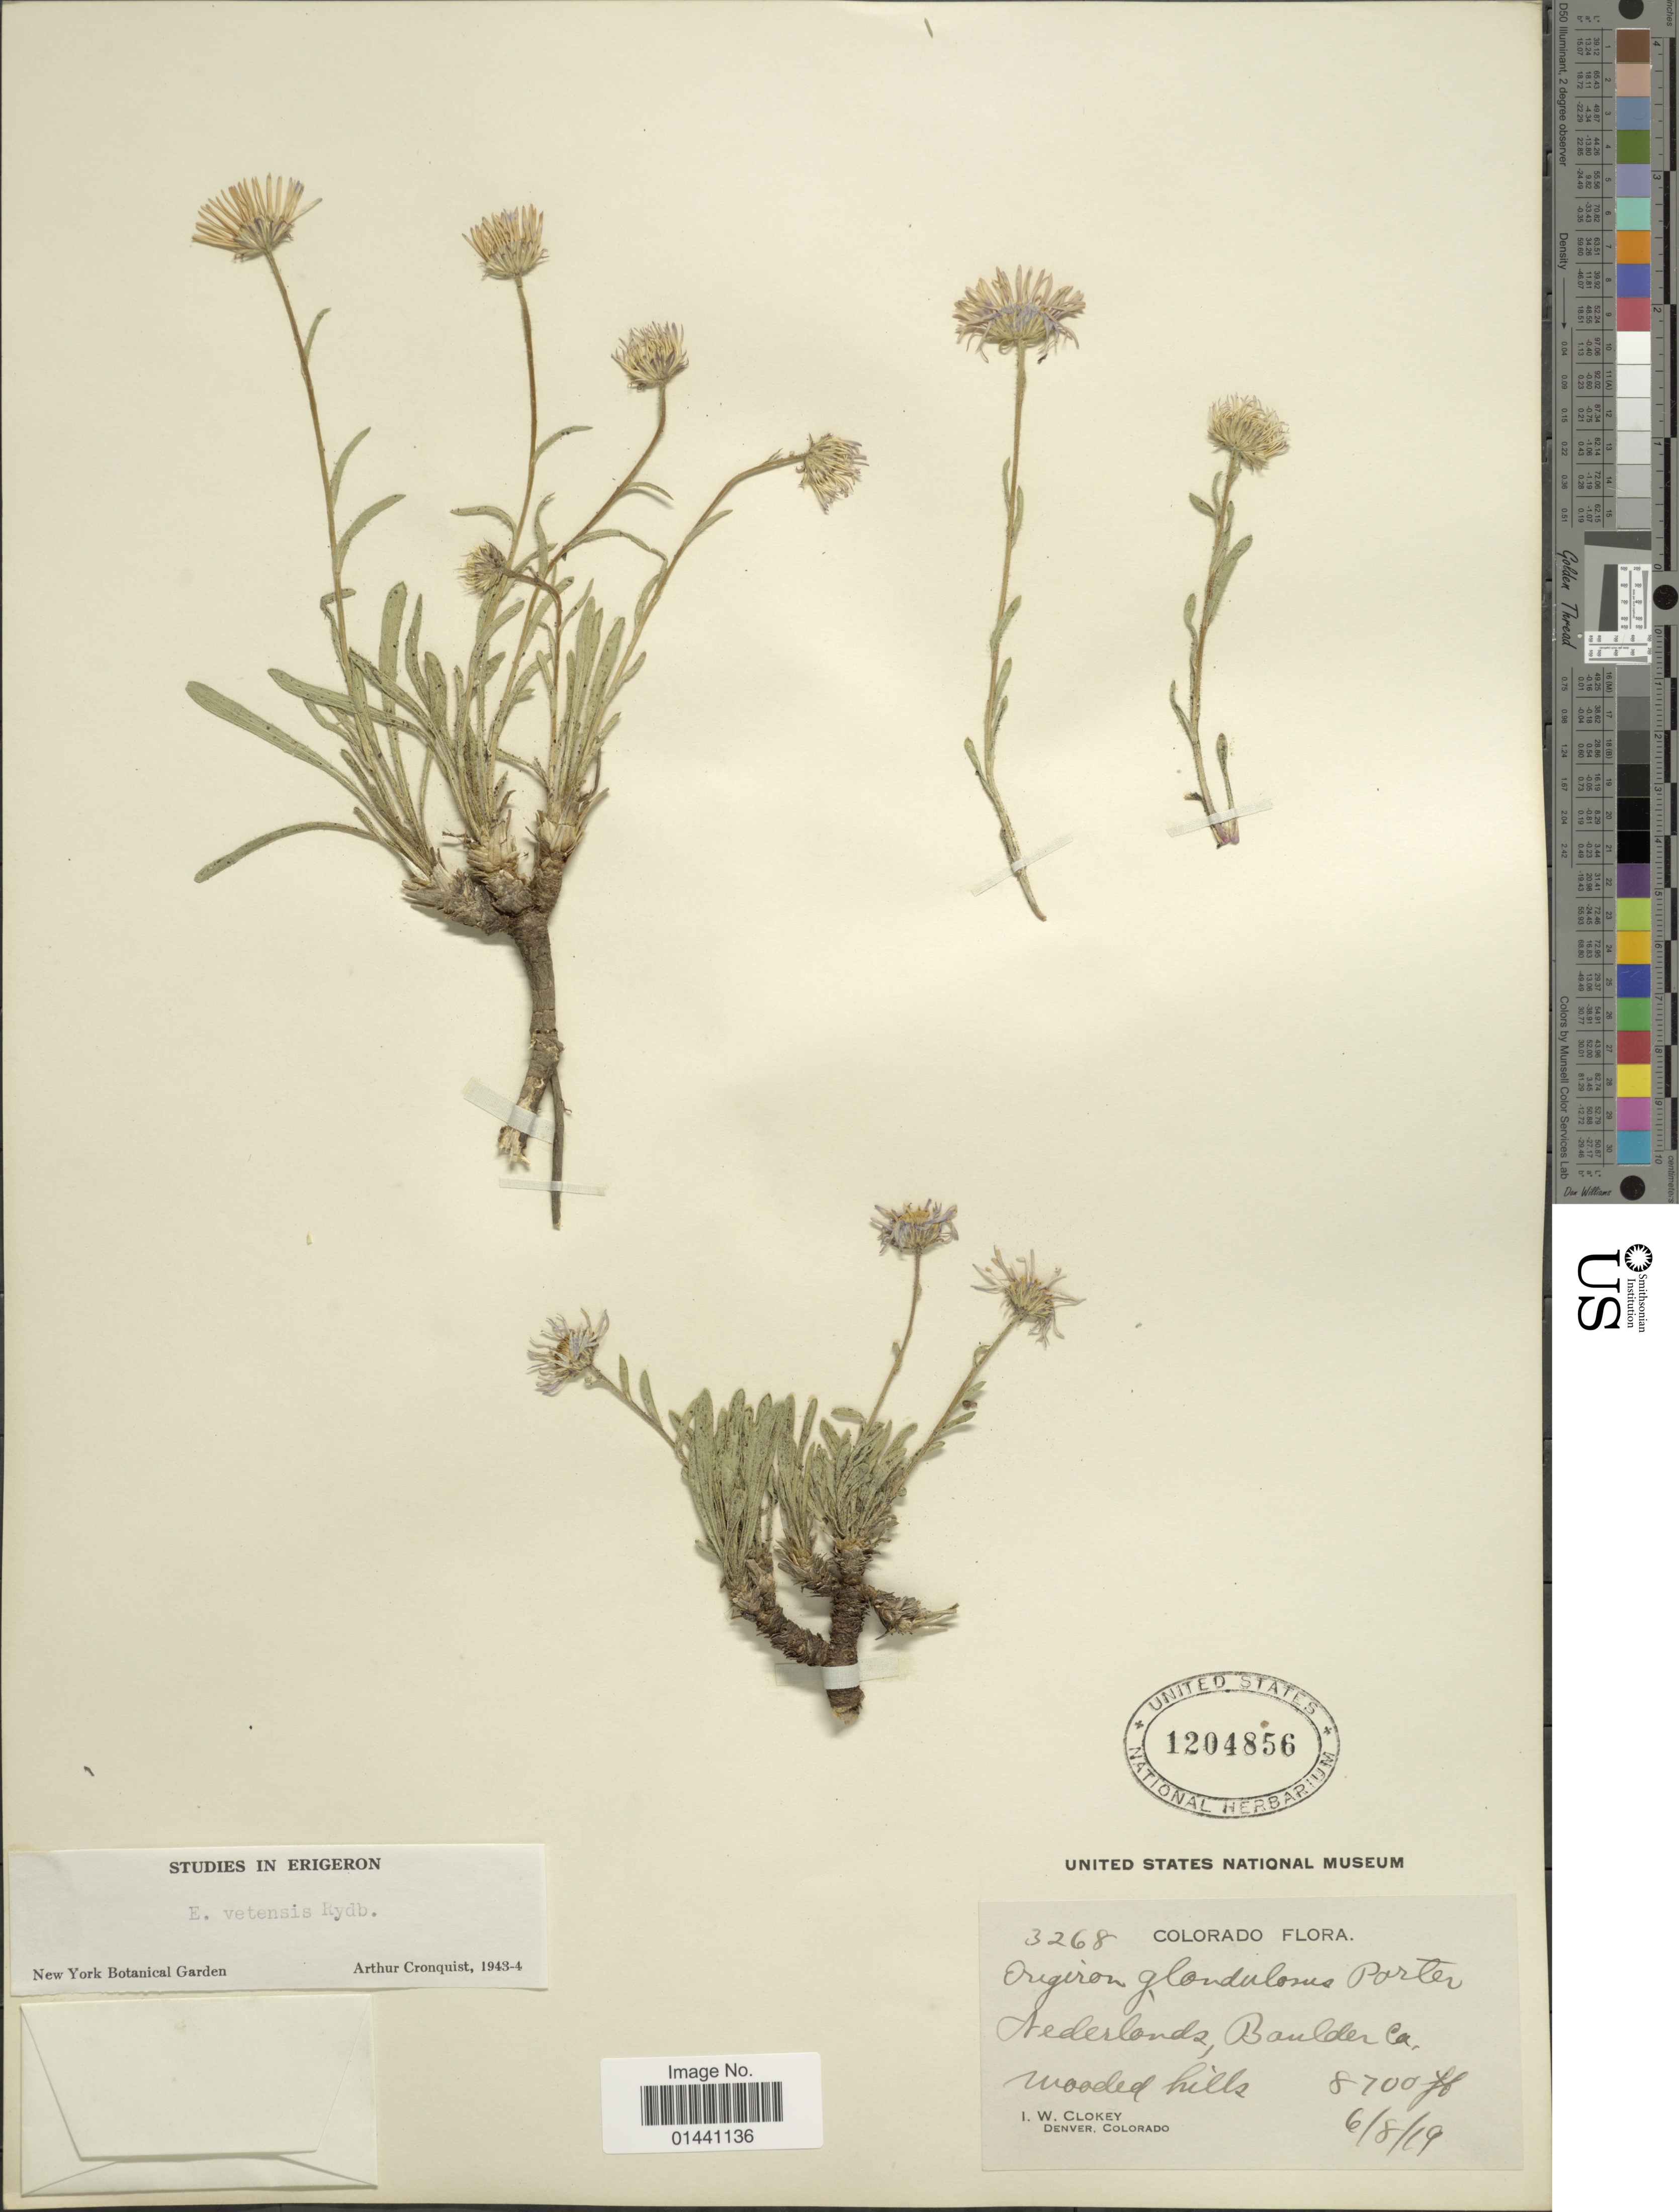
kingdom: Plantae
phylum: Tracheophyta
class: Magnoliopsida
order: Asterales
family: Asteraceae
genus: Erigeron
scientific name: Erigeron vetensis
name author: Rydb.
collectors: I. W. Clokey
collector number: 3268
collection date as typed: Transcribed d/m/y: 8/6/19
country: United States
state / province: Colorado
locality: Nederland, Boulder Ca. wooded hills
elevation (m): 2652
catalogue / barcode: US 1204856